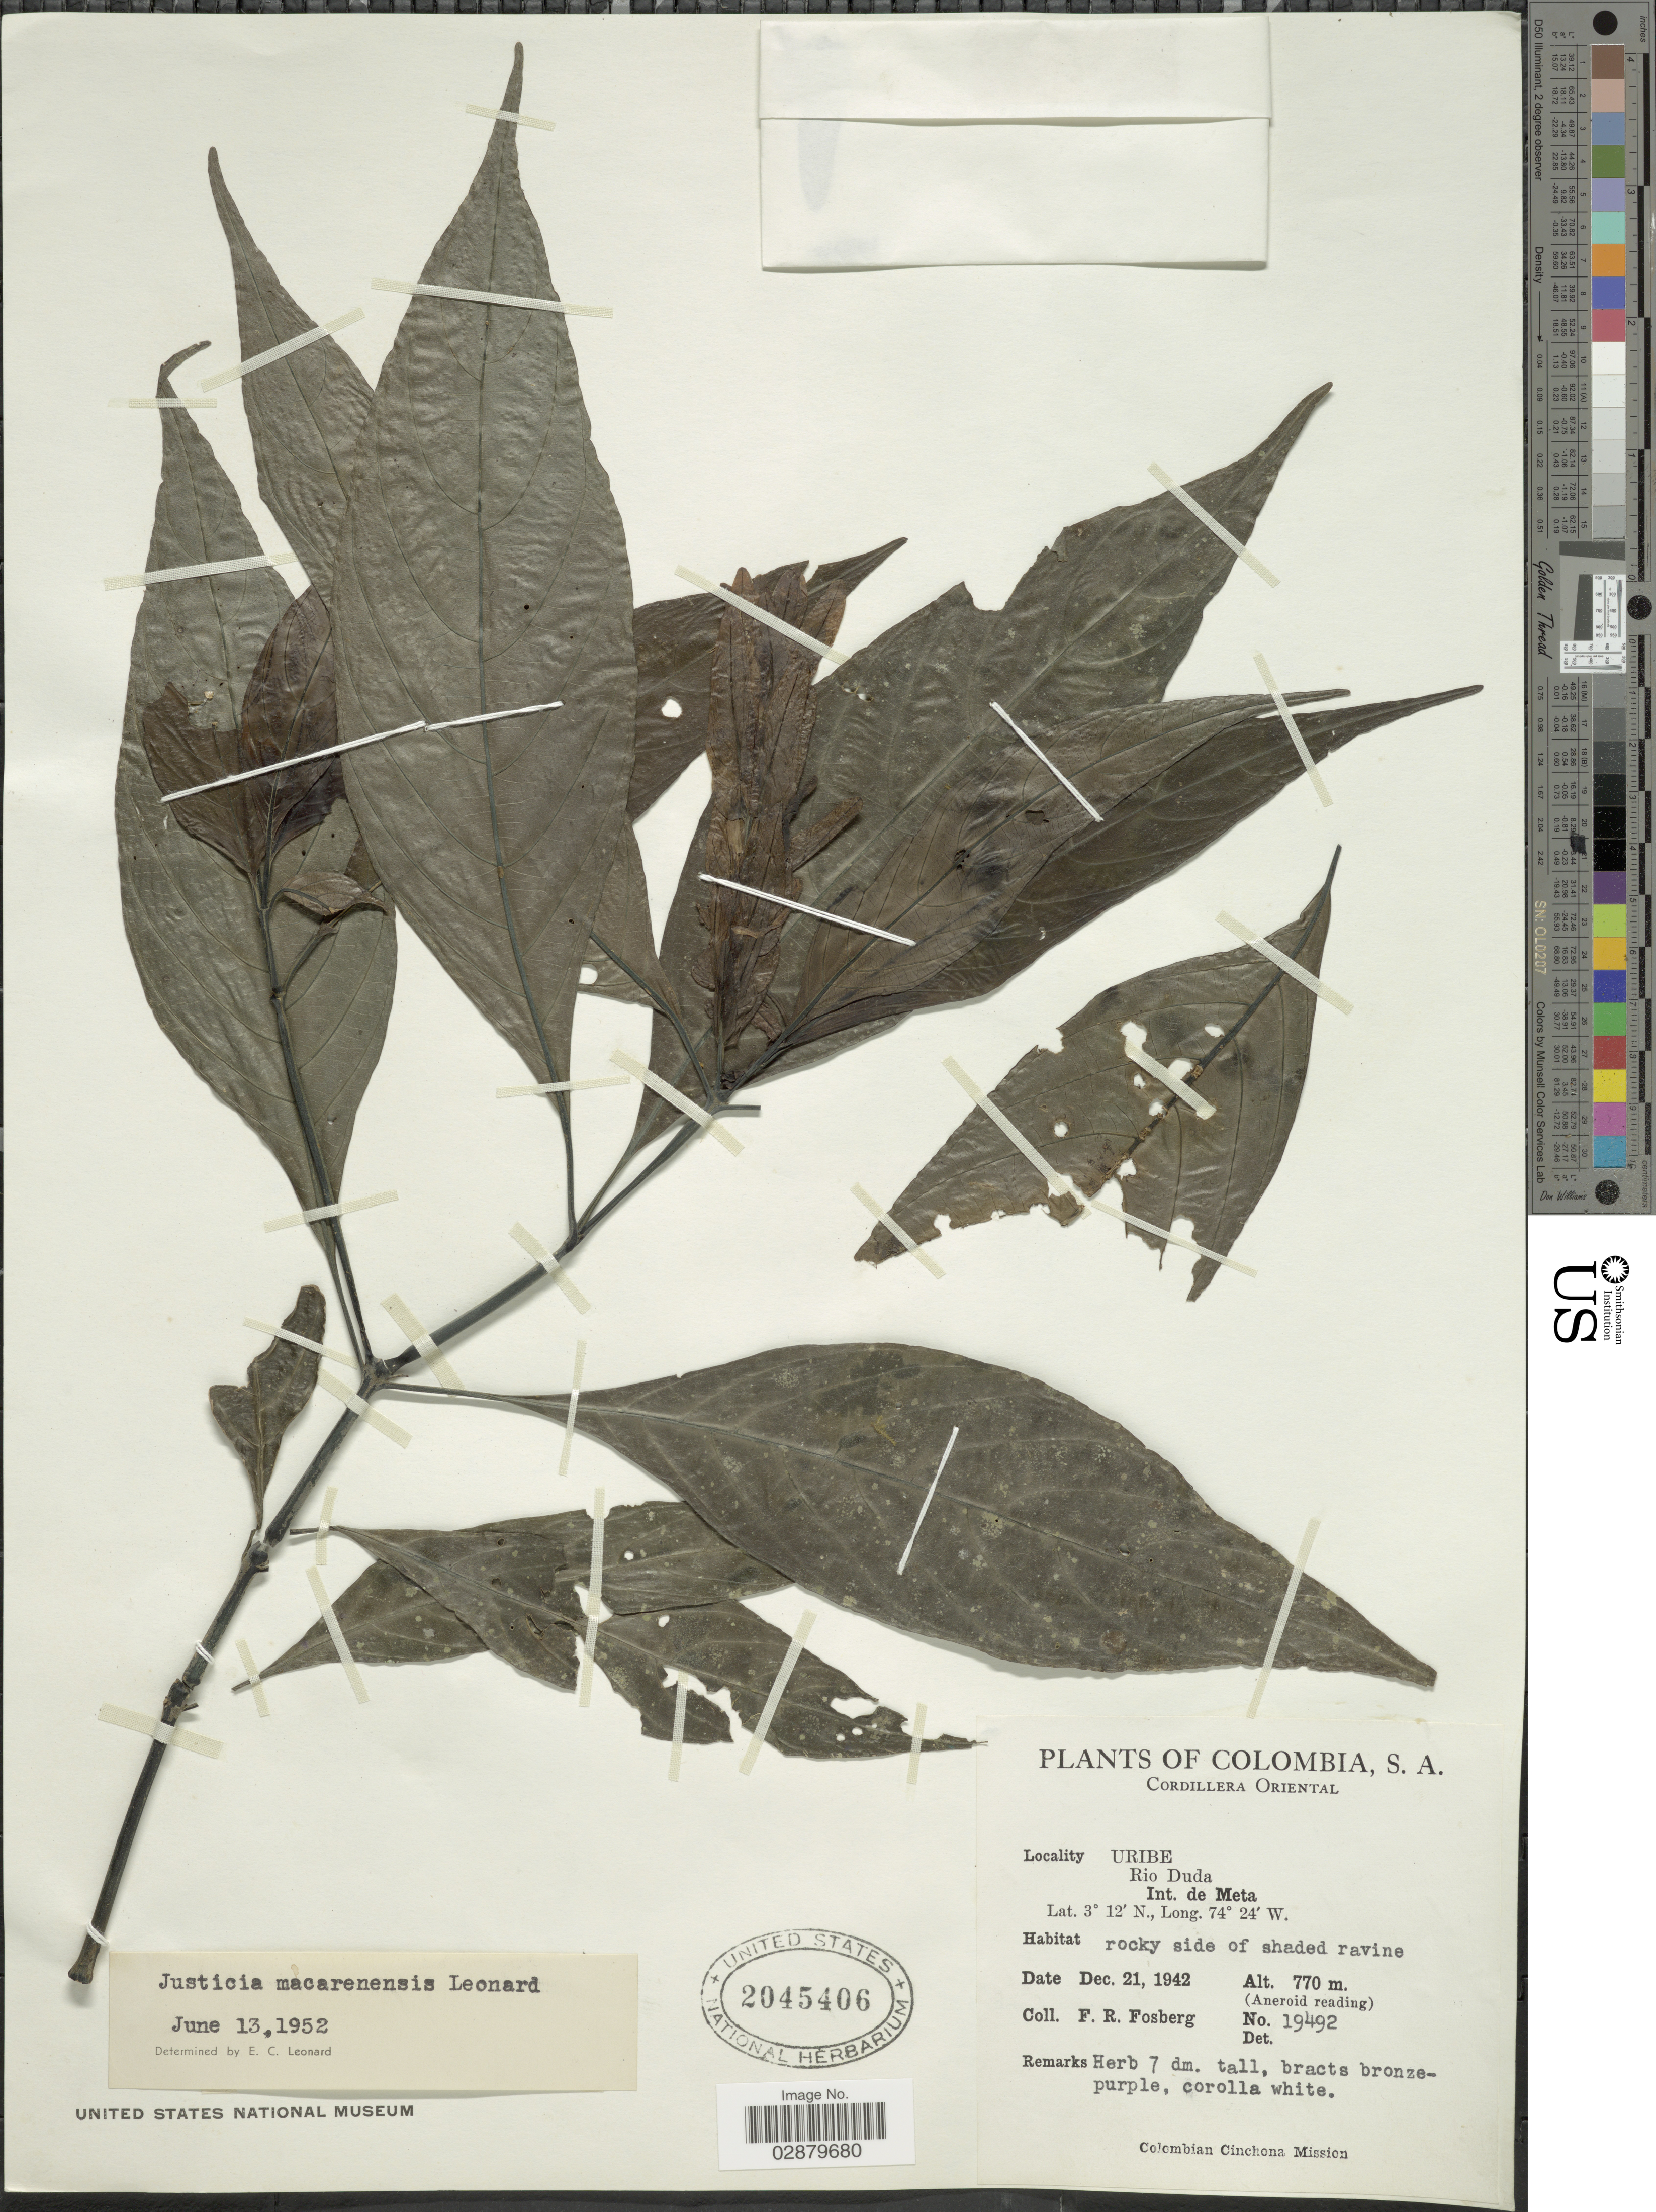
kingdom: Plantae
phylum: Tracheophyta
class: Magnoliopsida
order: Lamiales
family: Acanthaceae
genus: Justicia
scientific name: Justicia macarenensis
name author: Leonard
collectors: F. R. Fosberg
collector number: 19492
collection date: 1942-12-21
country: Colombia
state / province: Meta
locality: Cordillera Oriental. Uribe. Rio Duda. Int. de Meta.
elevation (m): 770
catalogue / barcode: US 2045406